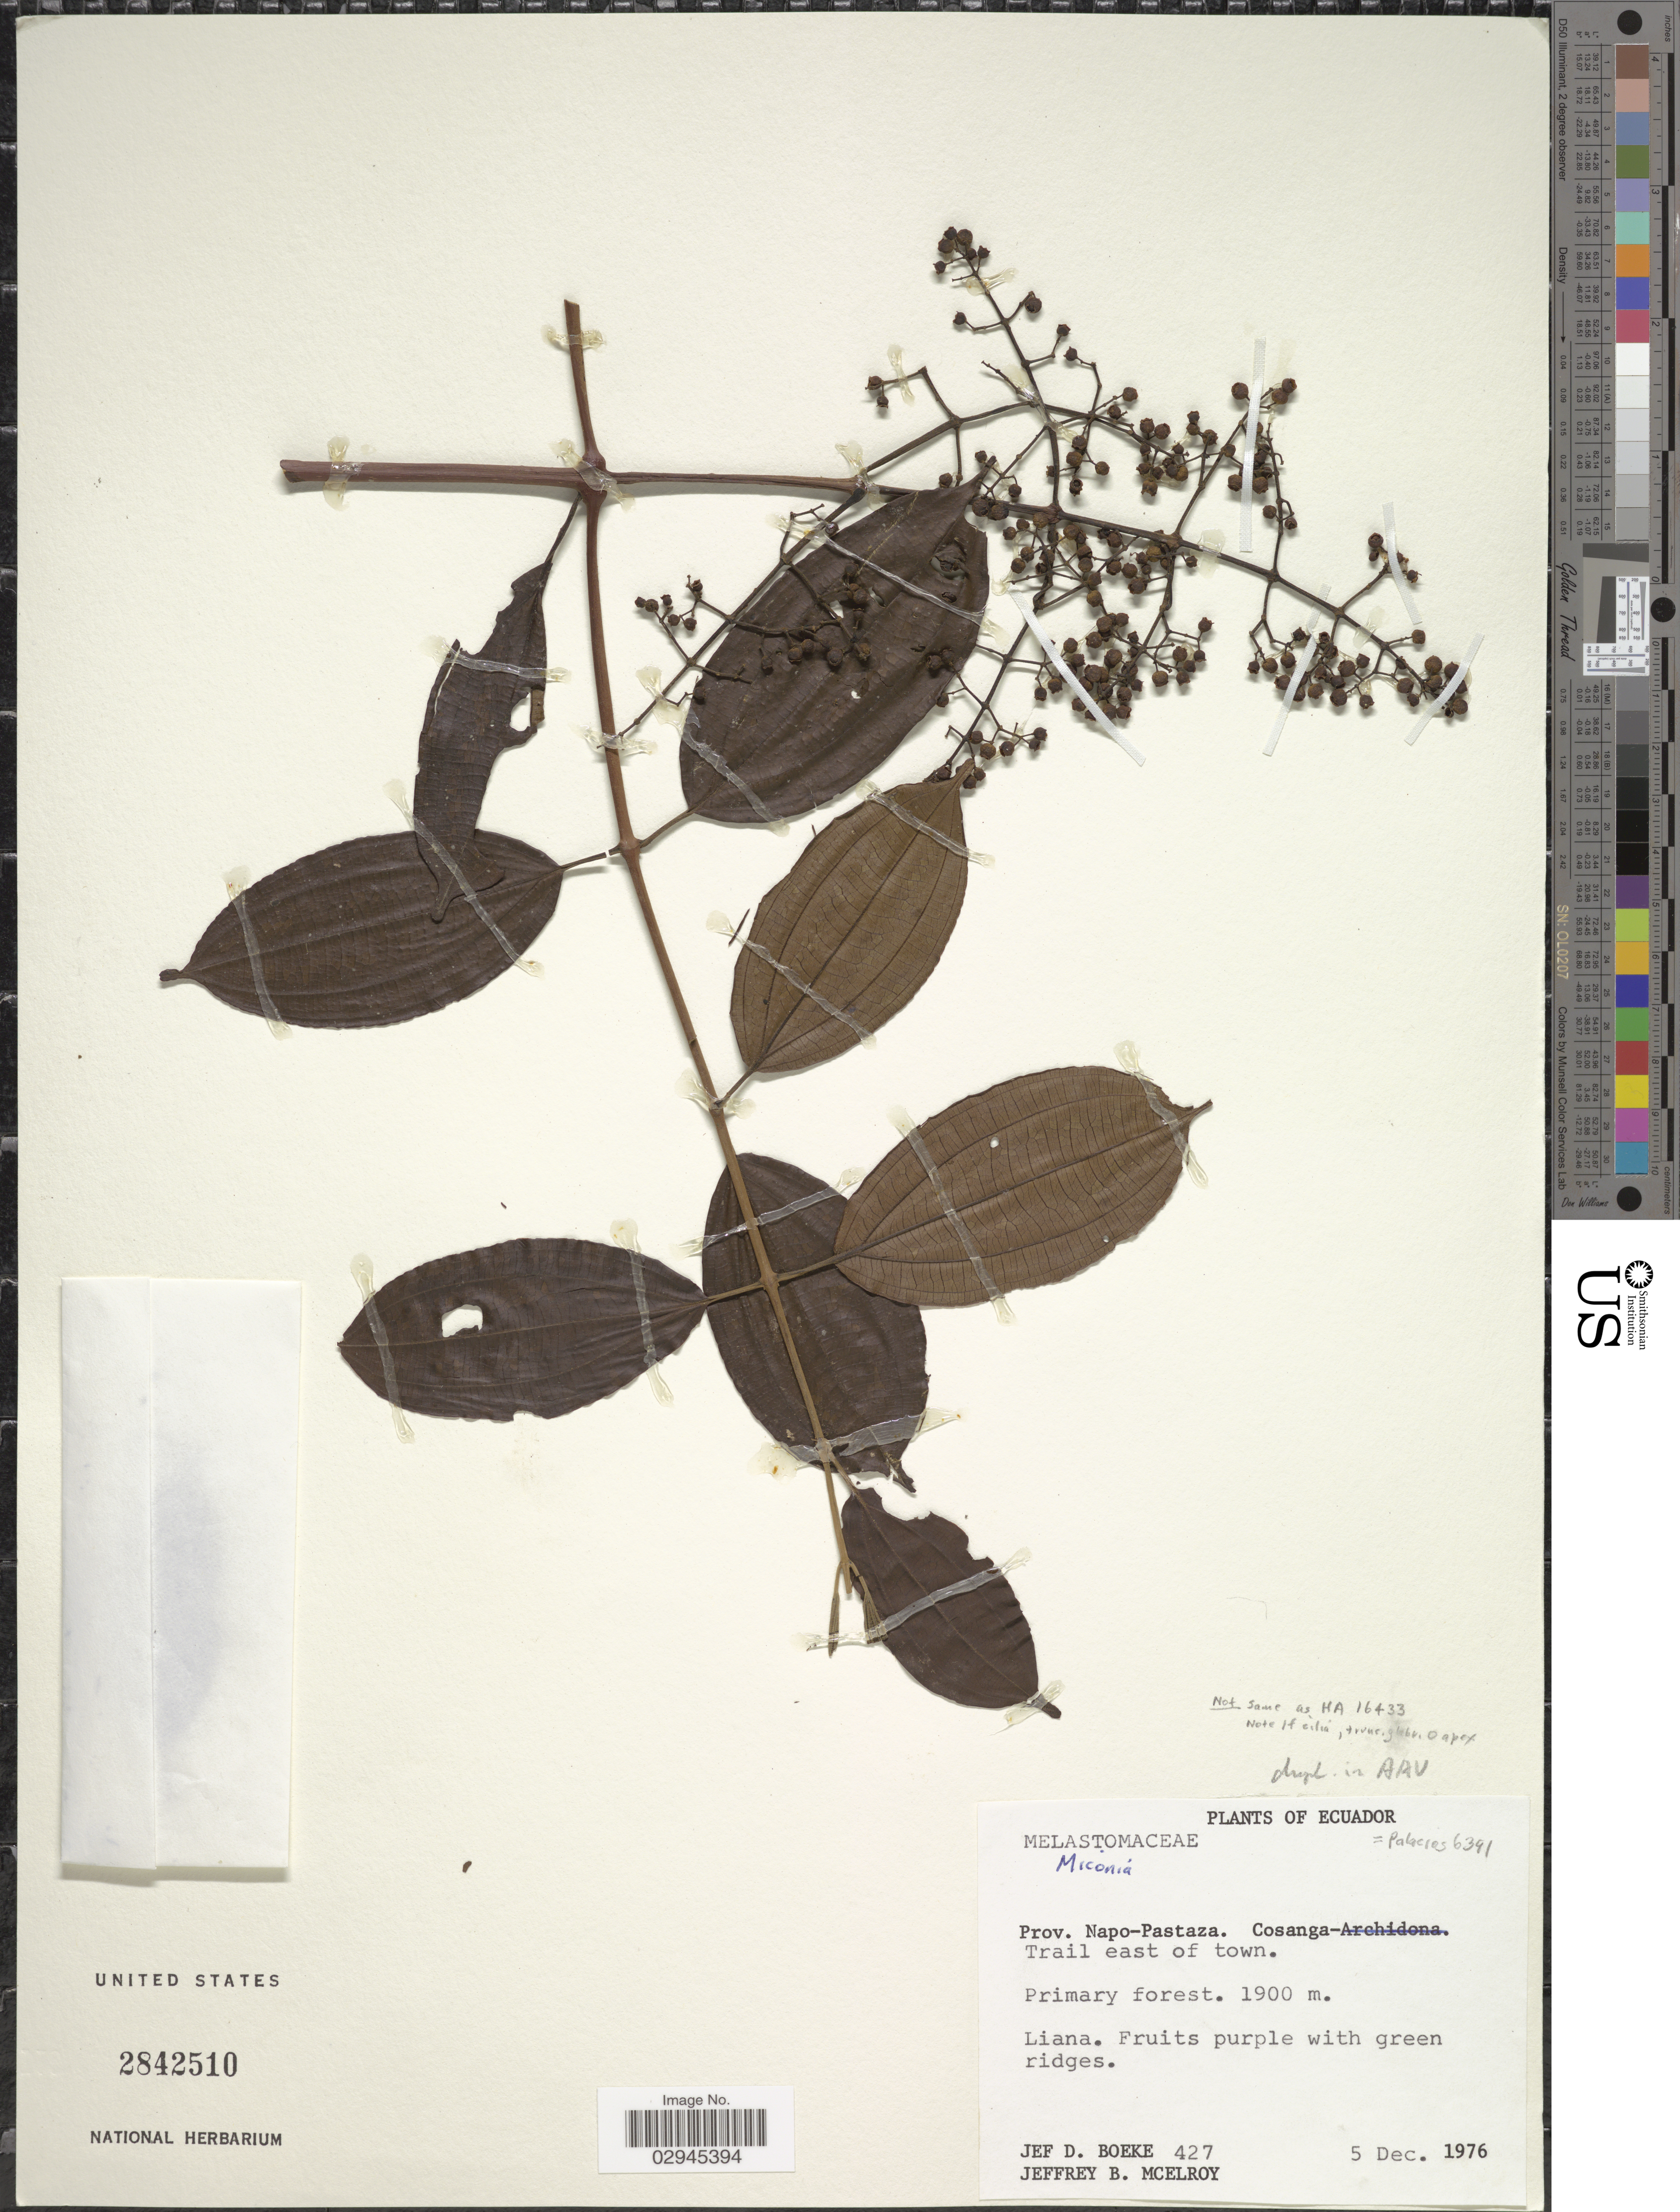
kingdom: Plantae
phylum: Tracheophyta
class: Magnoliopsida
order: Myrtales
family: Melastomataceae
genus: Miconia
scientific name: Miconia sp.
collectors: J. Boeke & J. B. McElroy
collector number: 427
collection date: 1976-12-05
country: Ecuador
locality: Prov. Napo-Pastaza. Cosanga. Trail east of town. Primary forest.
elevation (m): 1900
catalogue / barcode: US 2842510